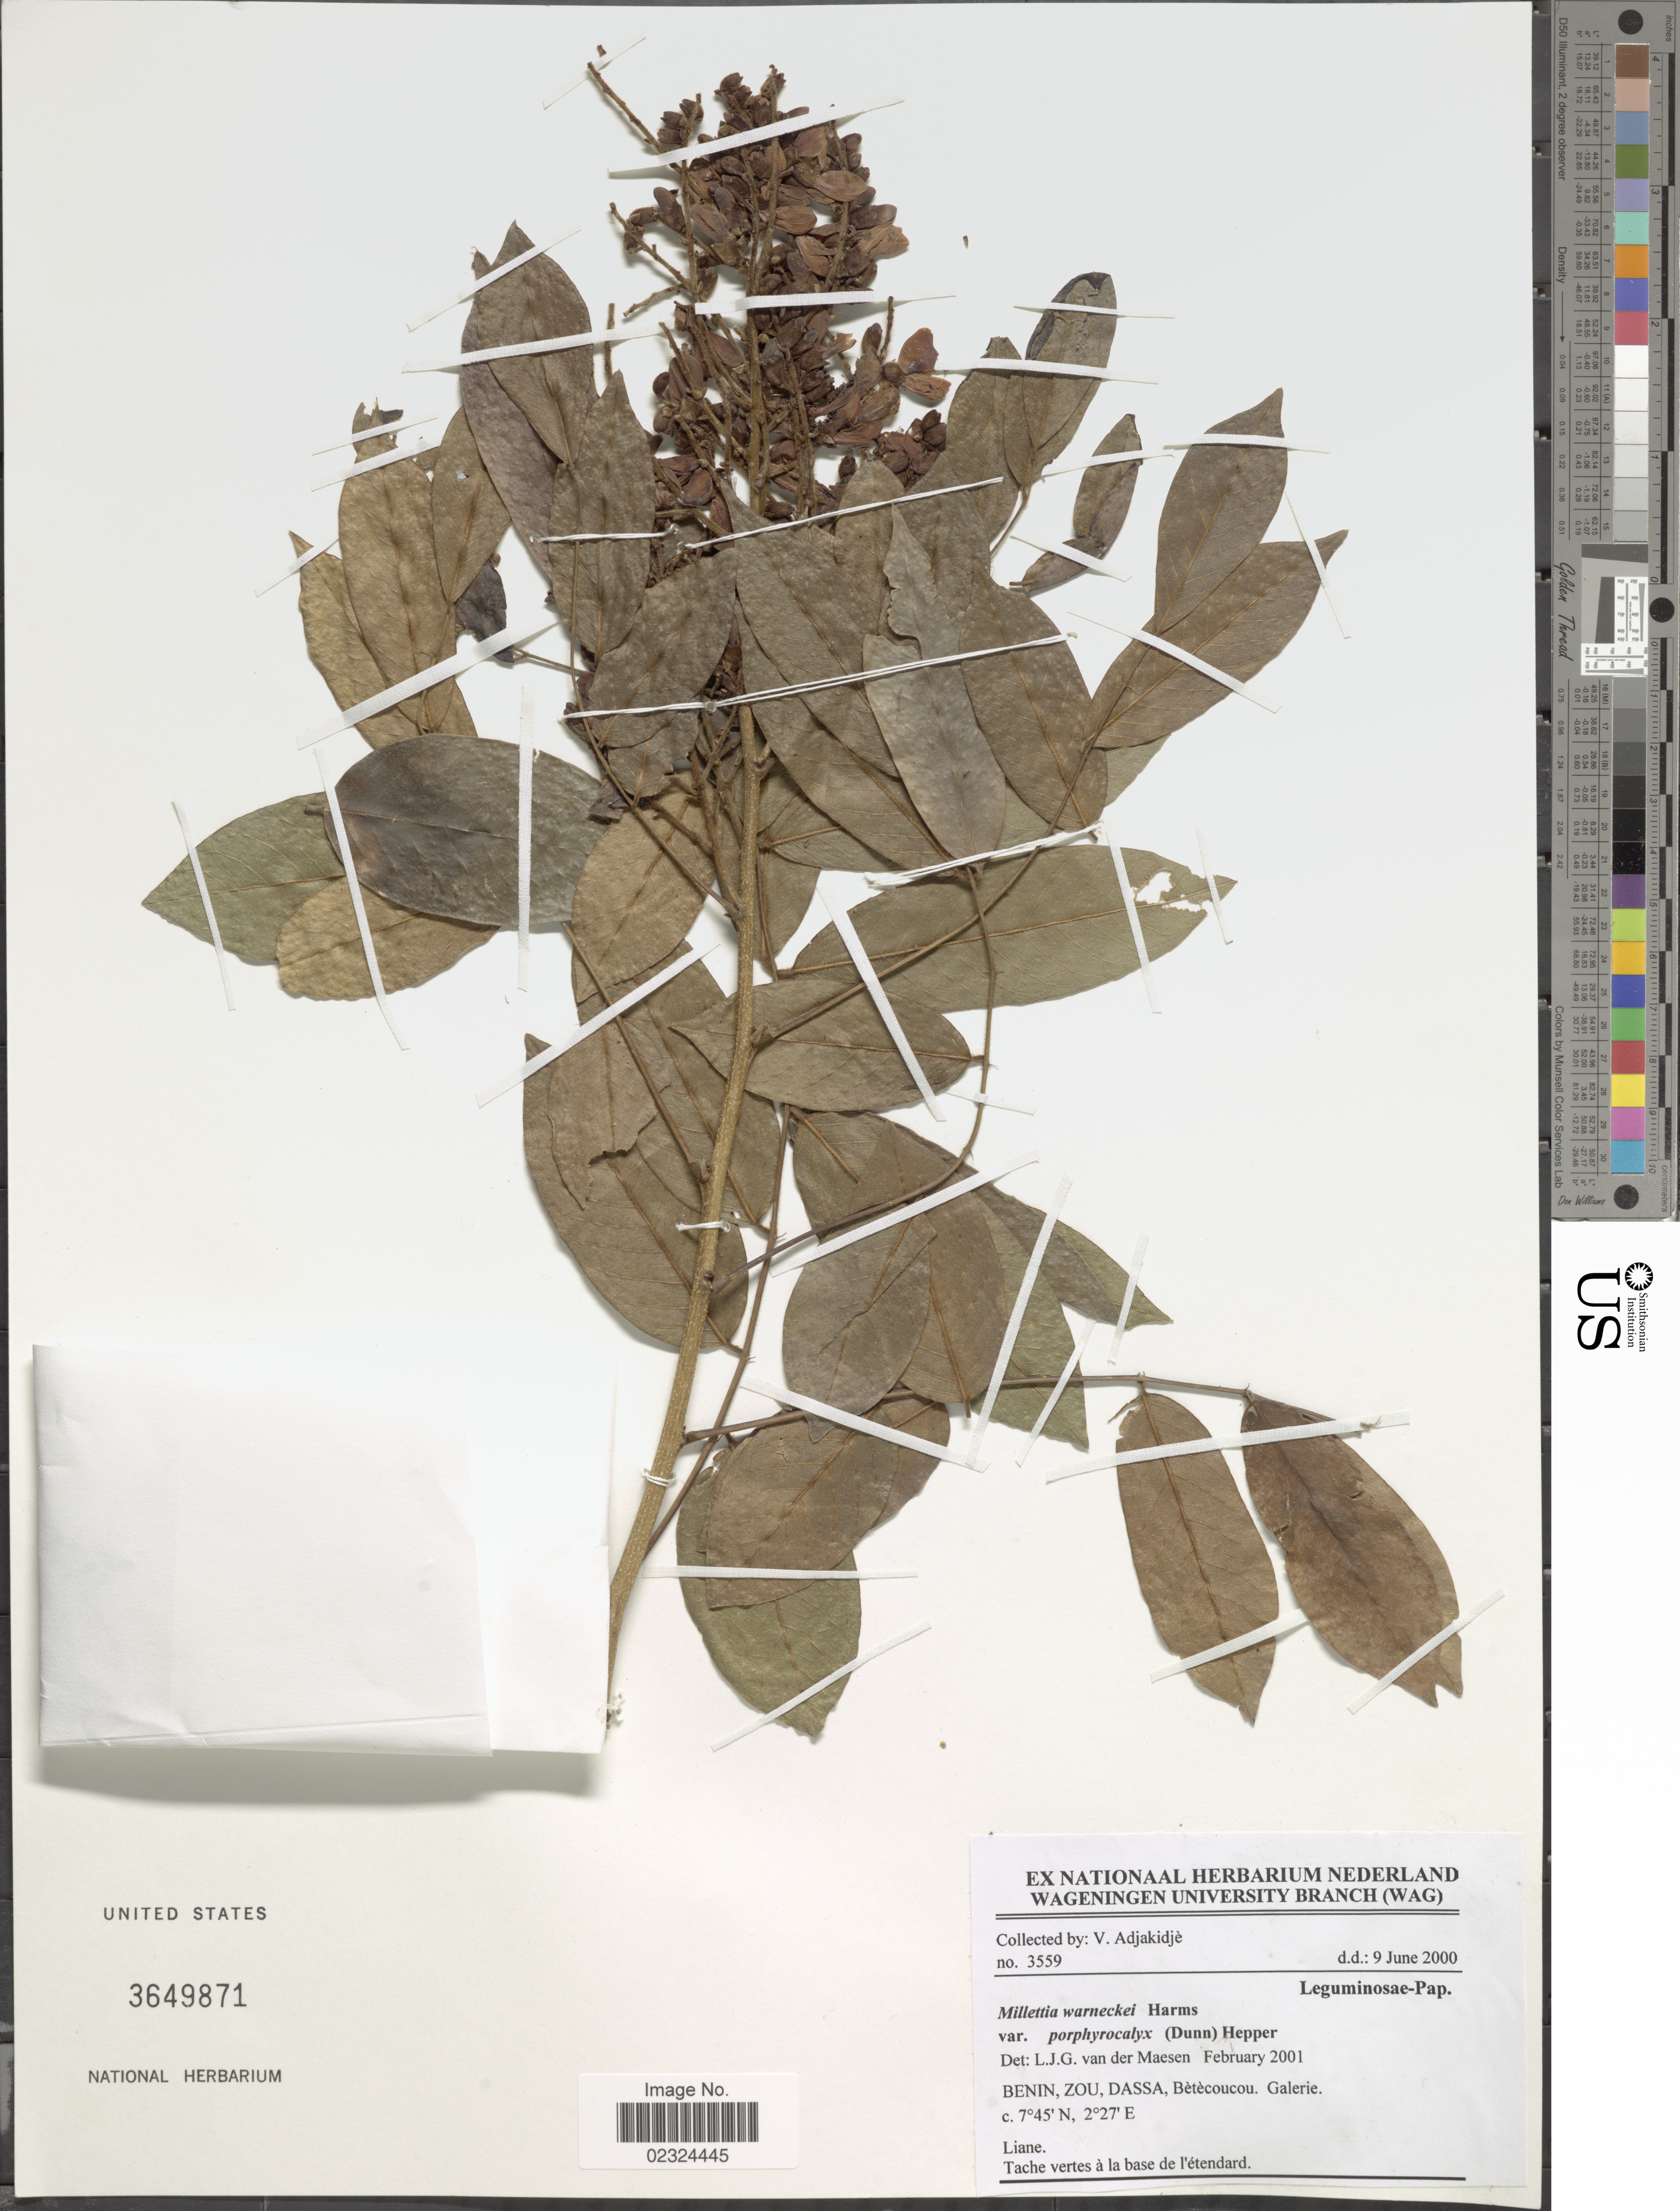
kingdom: Plantae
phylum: Tracheophyta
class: Magnoliopsida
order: Fabales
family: Fabaceae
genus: Millettia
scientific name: Millettia warneckei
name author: Harms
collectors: V. Adjakidjè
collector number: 3559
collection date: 2000-06-09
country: Benin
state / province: Zou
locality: Dassa, Betecoucou. Galerie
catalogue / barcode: US 3649871